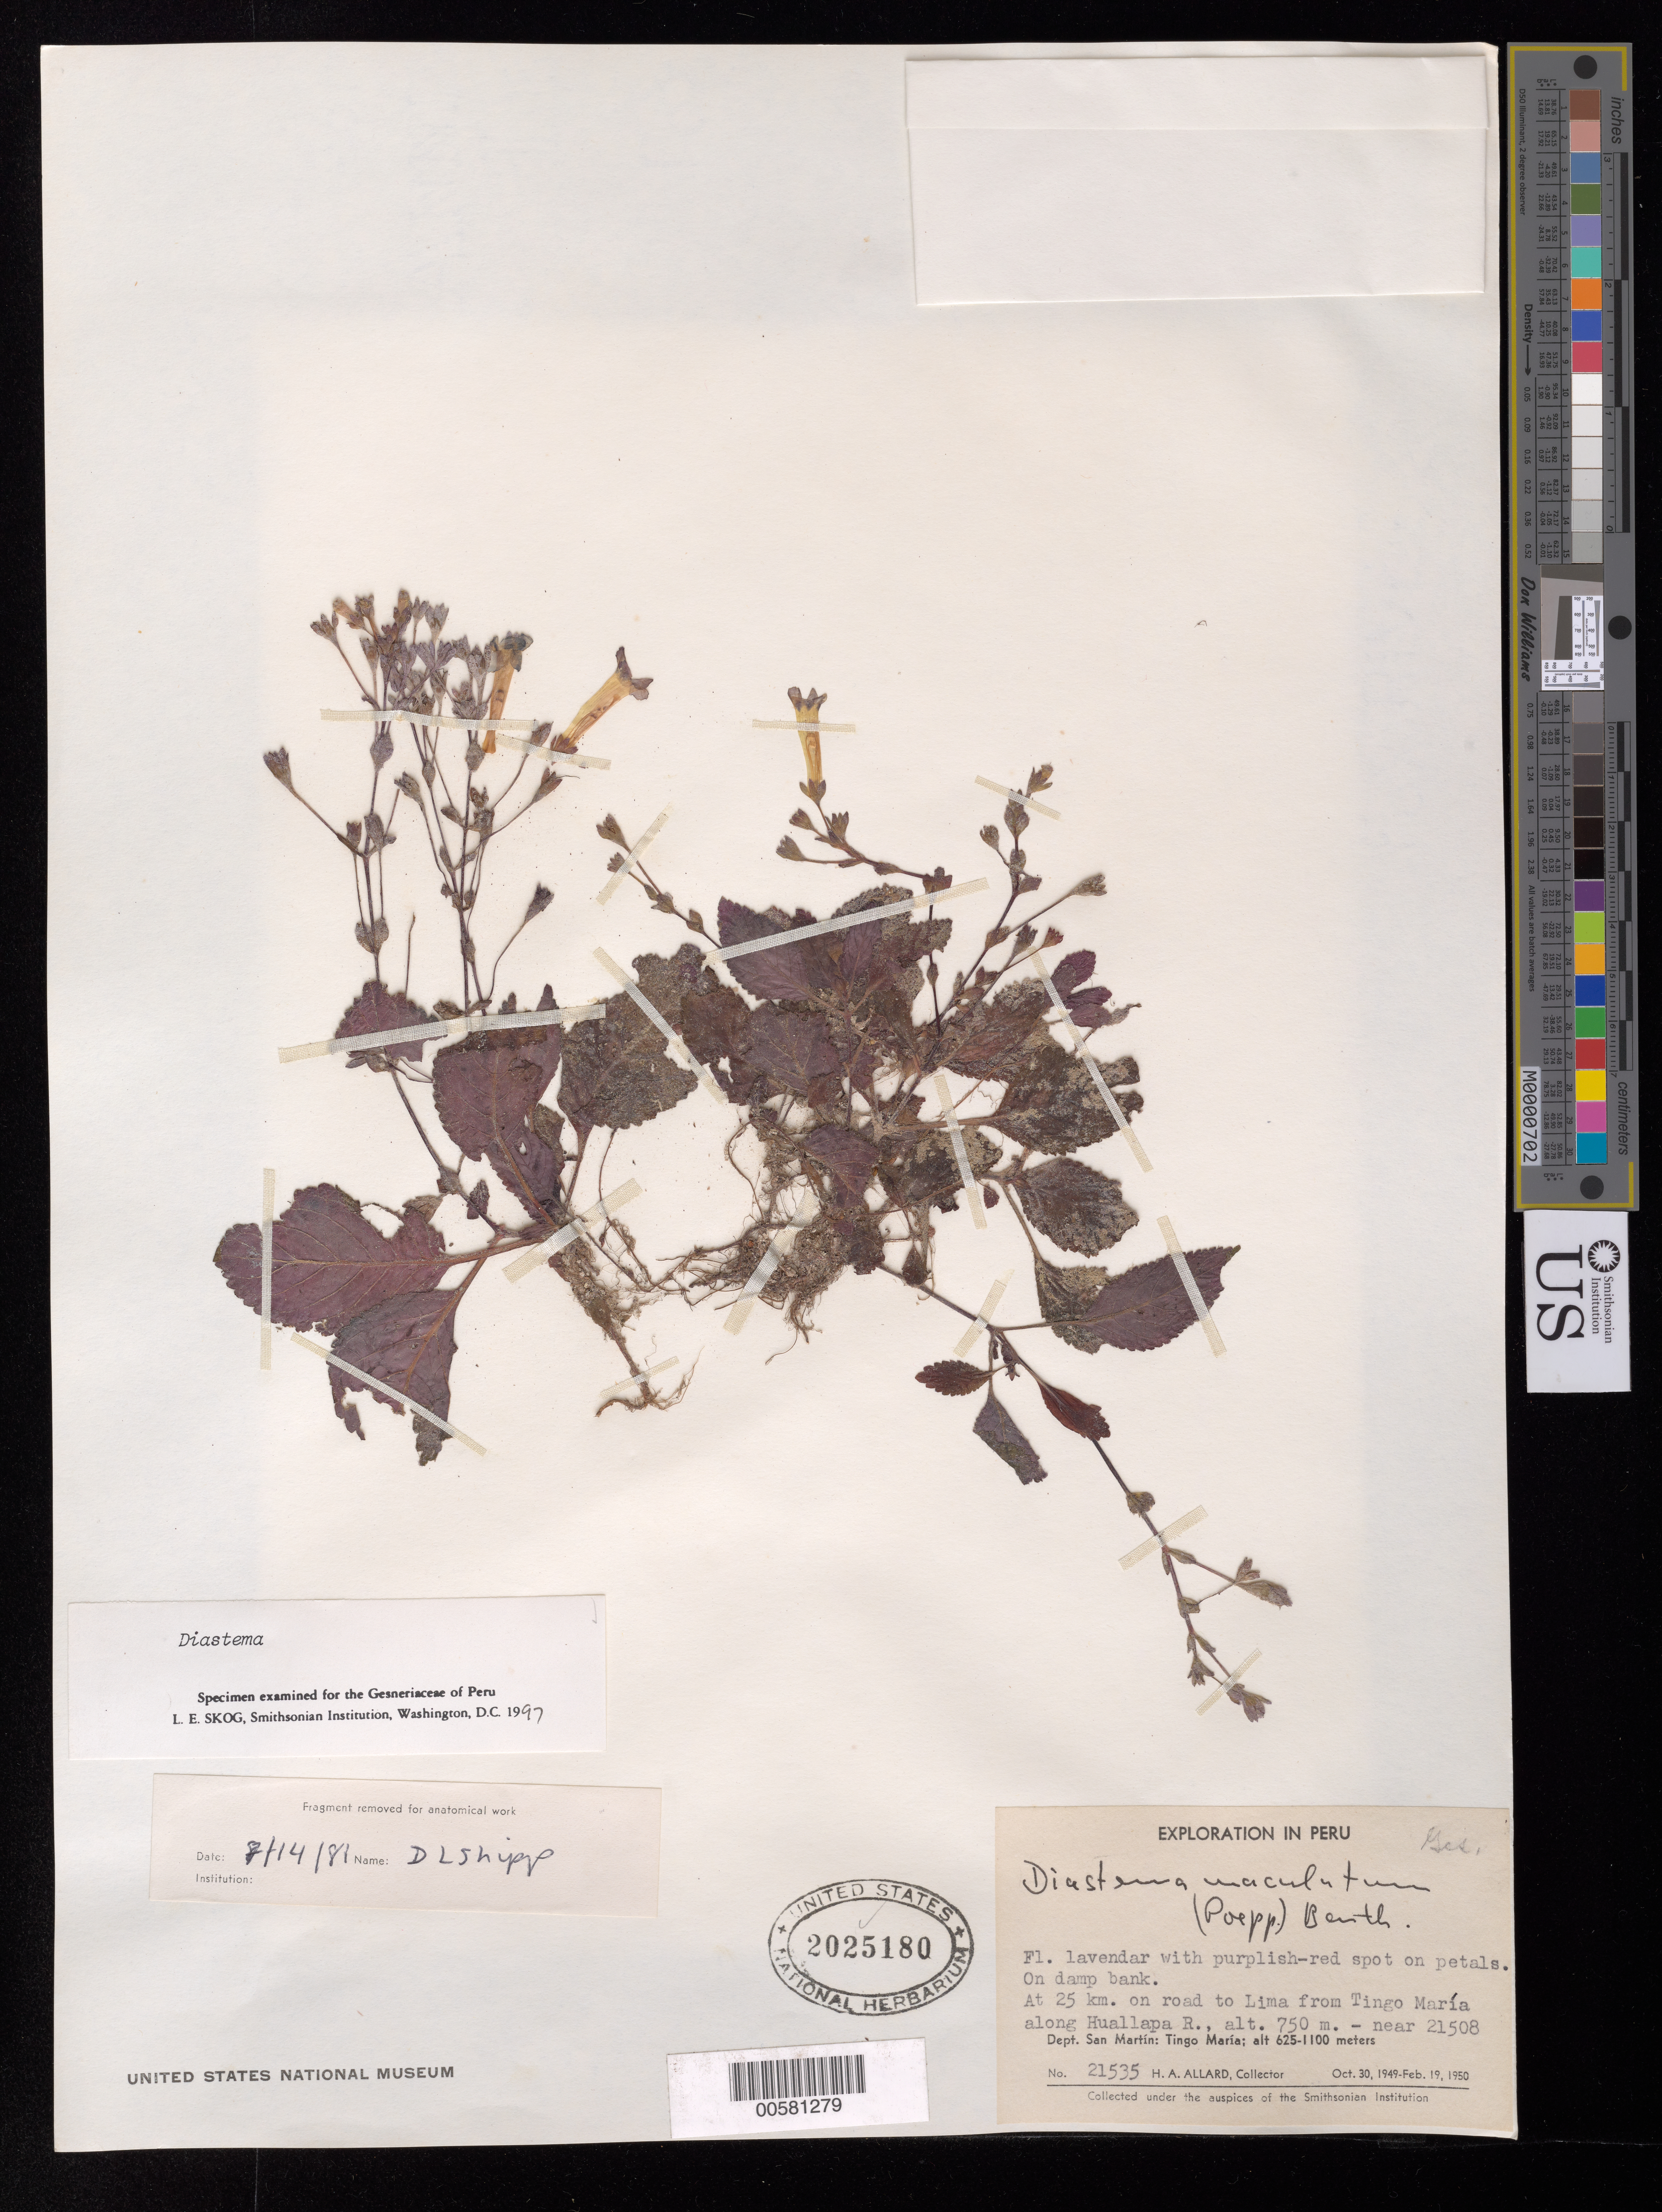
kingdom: Plantae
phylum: Tracheophyta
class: Magnoliopsida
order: Lamiales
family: Gesneriaceae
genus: Diastema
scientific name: Diastema sp.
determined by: Skog, Laurence E.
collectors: H. A. Allard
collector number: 21535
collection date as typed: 1949-50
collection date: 1949/1950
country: Peru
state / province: San Martín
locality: At 25 km on road to Lima from Tingo María along Huallapa R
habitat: On damp bank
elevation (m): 750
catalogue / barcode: US 2025180